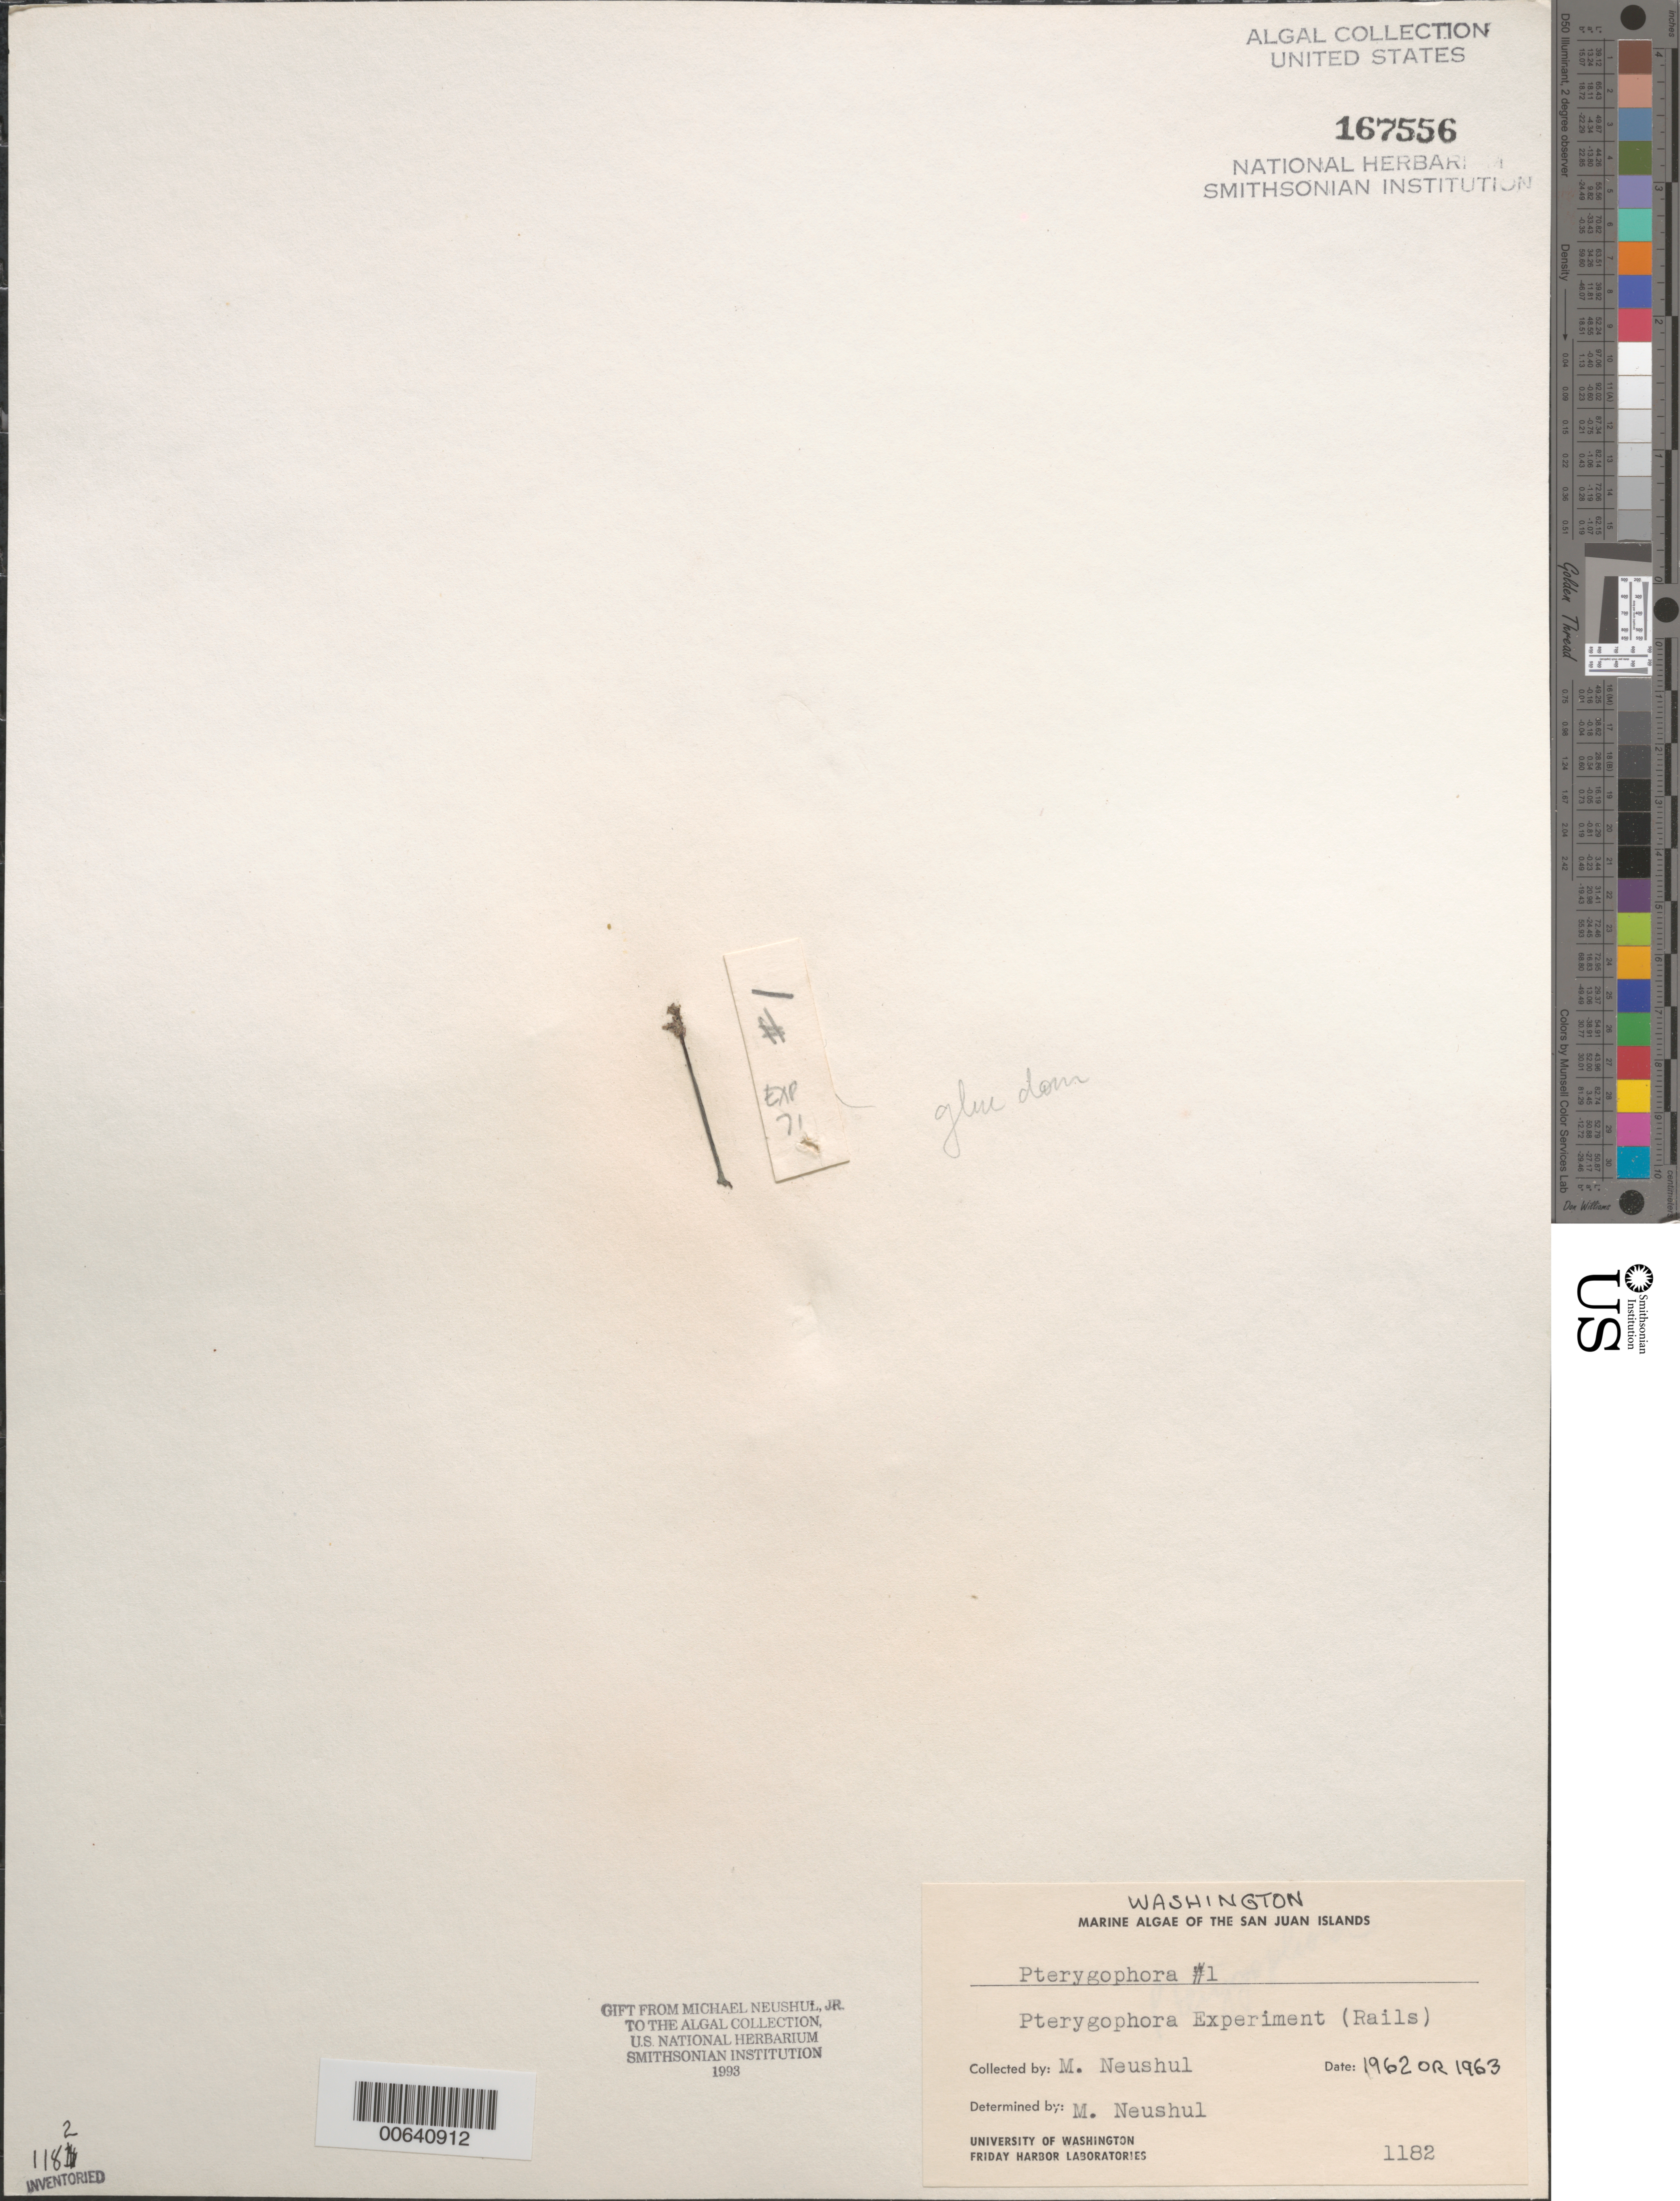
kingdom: Chromista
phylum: Ochrophyta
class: Phaeophyceae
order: Laminariales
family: Alariaceae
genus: Pterygophora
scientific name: Pterygophora sp.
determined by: Neushul, M.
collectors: M. Neushul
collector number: Neushul 1182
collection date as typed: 1962 or -- --- 1963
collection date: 1962 or 1963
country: United States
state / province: Washington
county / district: San Juan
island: San Juan Islands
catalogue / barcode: US 167556